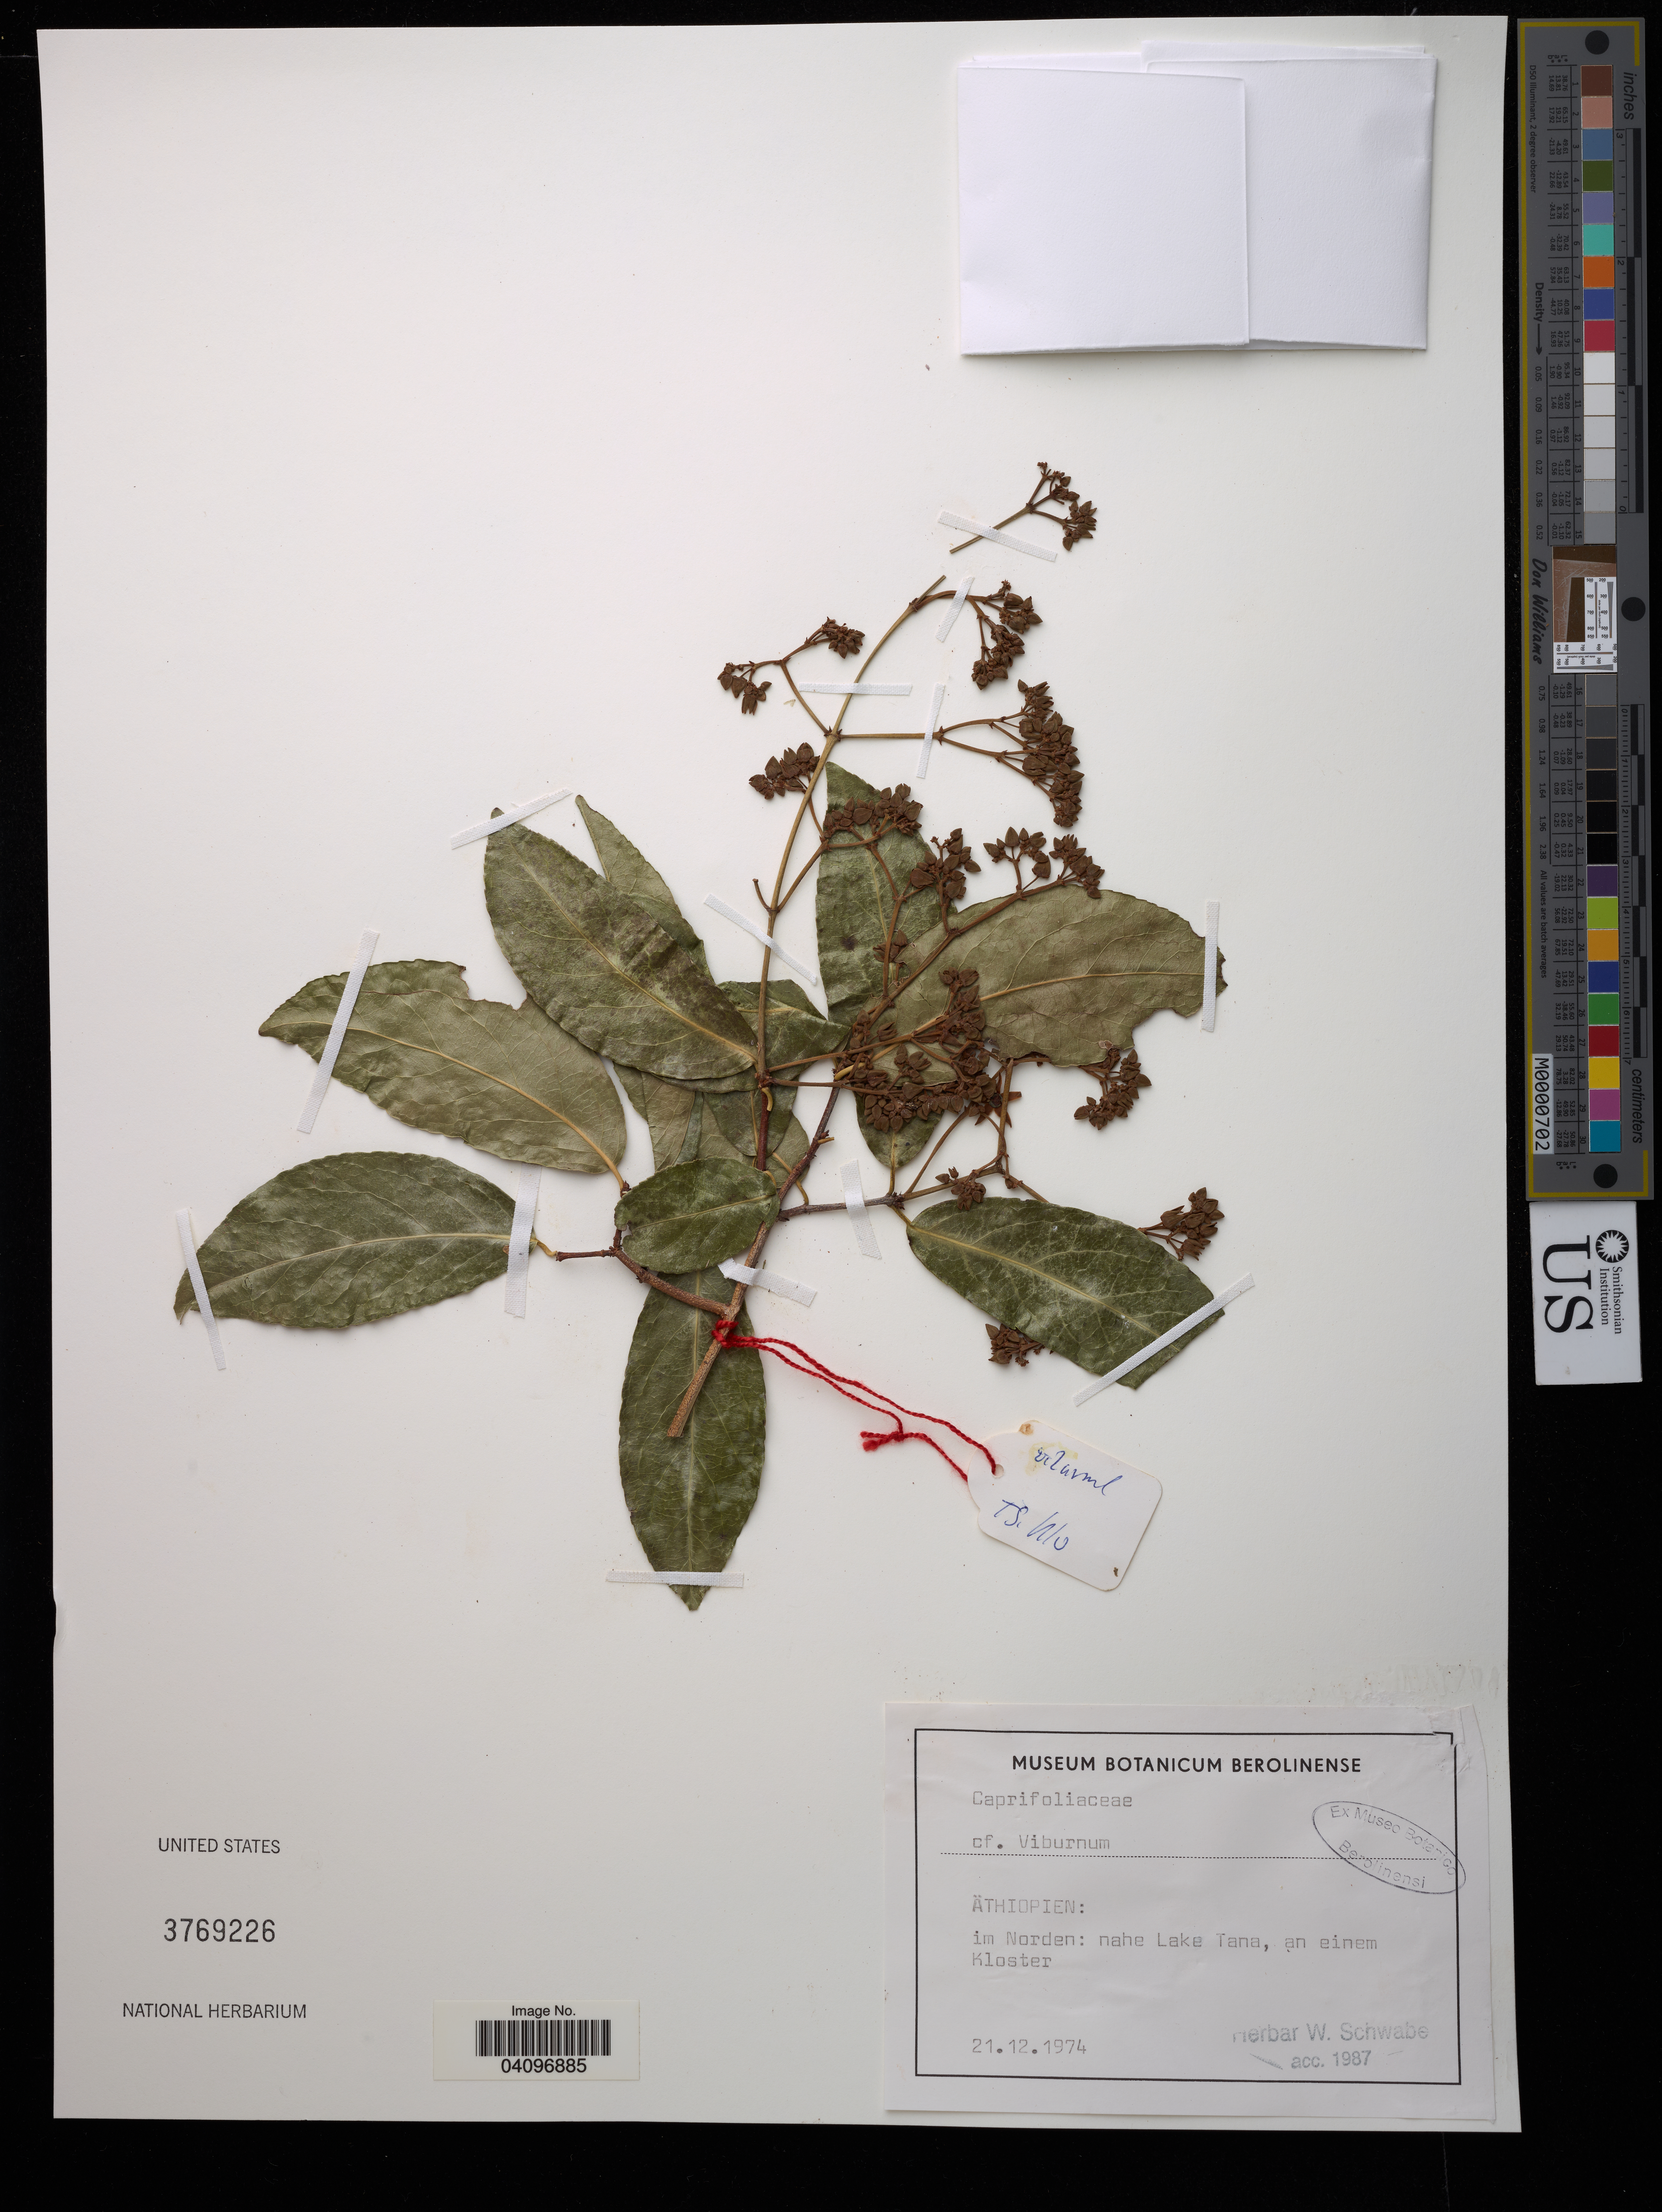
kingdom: Plantae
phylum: Tracheophyta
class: Magnoliopsida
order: Dipsacales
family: Viburnaceae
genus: Viburnum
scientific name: Viburnum sp.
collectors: W. Schwabe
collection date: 1974-12-21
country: Ethiopia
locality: Im Norden: nahe Lake Tana, an einem Kloster.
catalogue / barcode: US 3769226